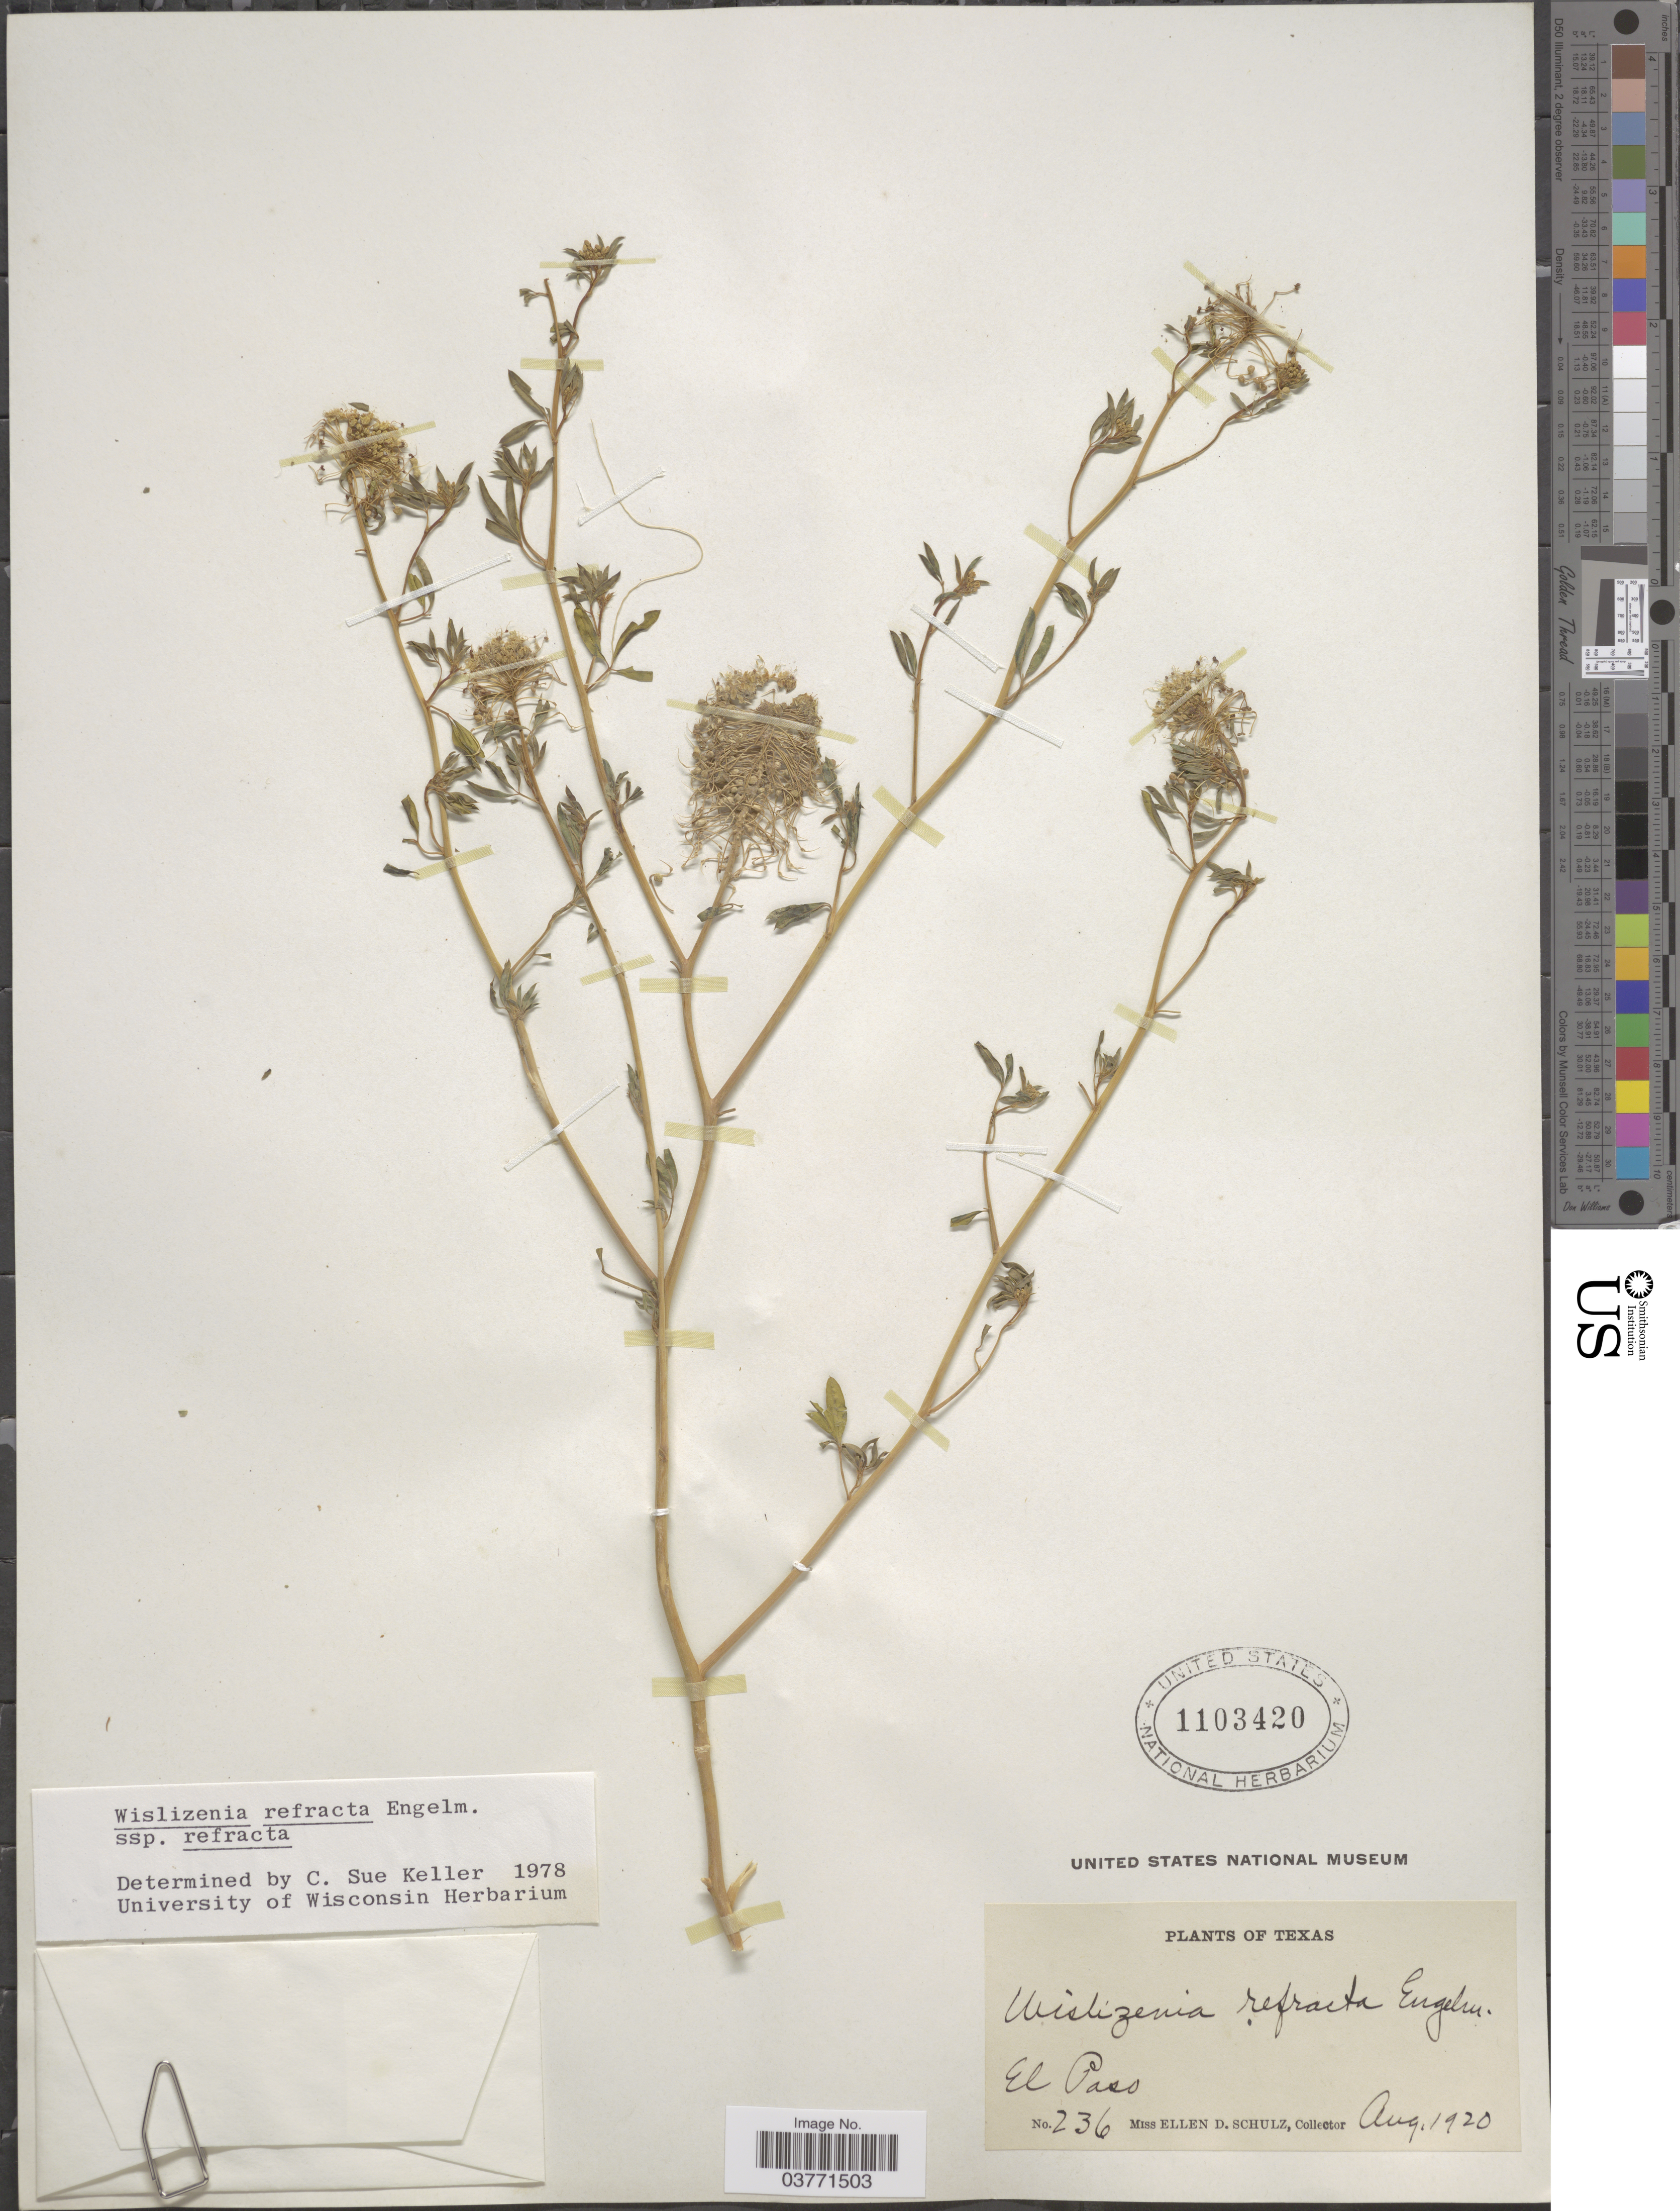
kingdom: Plantae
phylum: Tracheophyta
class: Magnoliopsida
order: Brassicales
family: Cleomaceae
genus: Cleomella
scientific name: Cleomella refracta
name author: (Engelm.) J.C. Hall & Roalson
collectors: E. D. Schulz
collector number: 236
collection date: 1920-08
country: United States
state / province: Texas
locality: El Paso.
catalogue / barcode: US 1103420